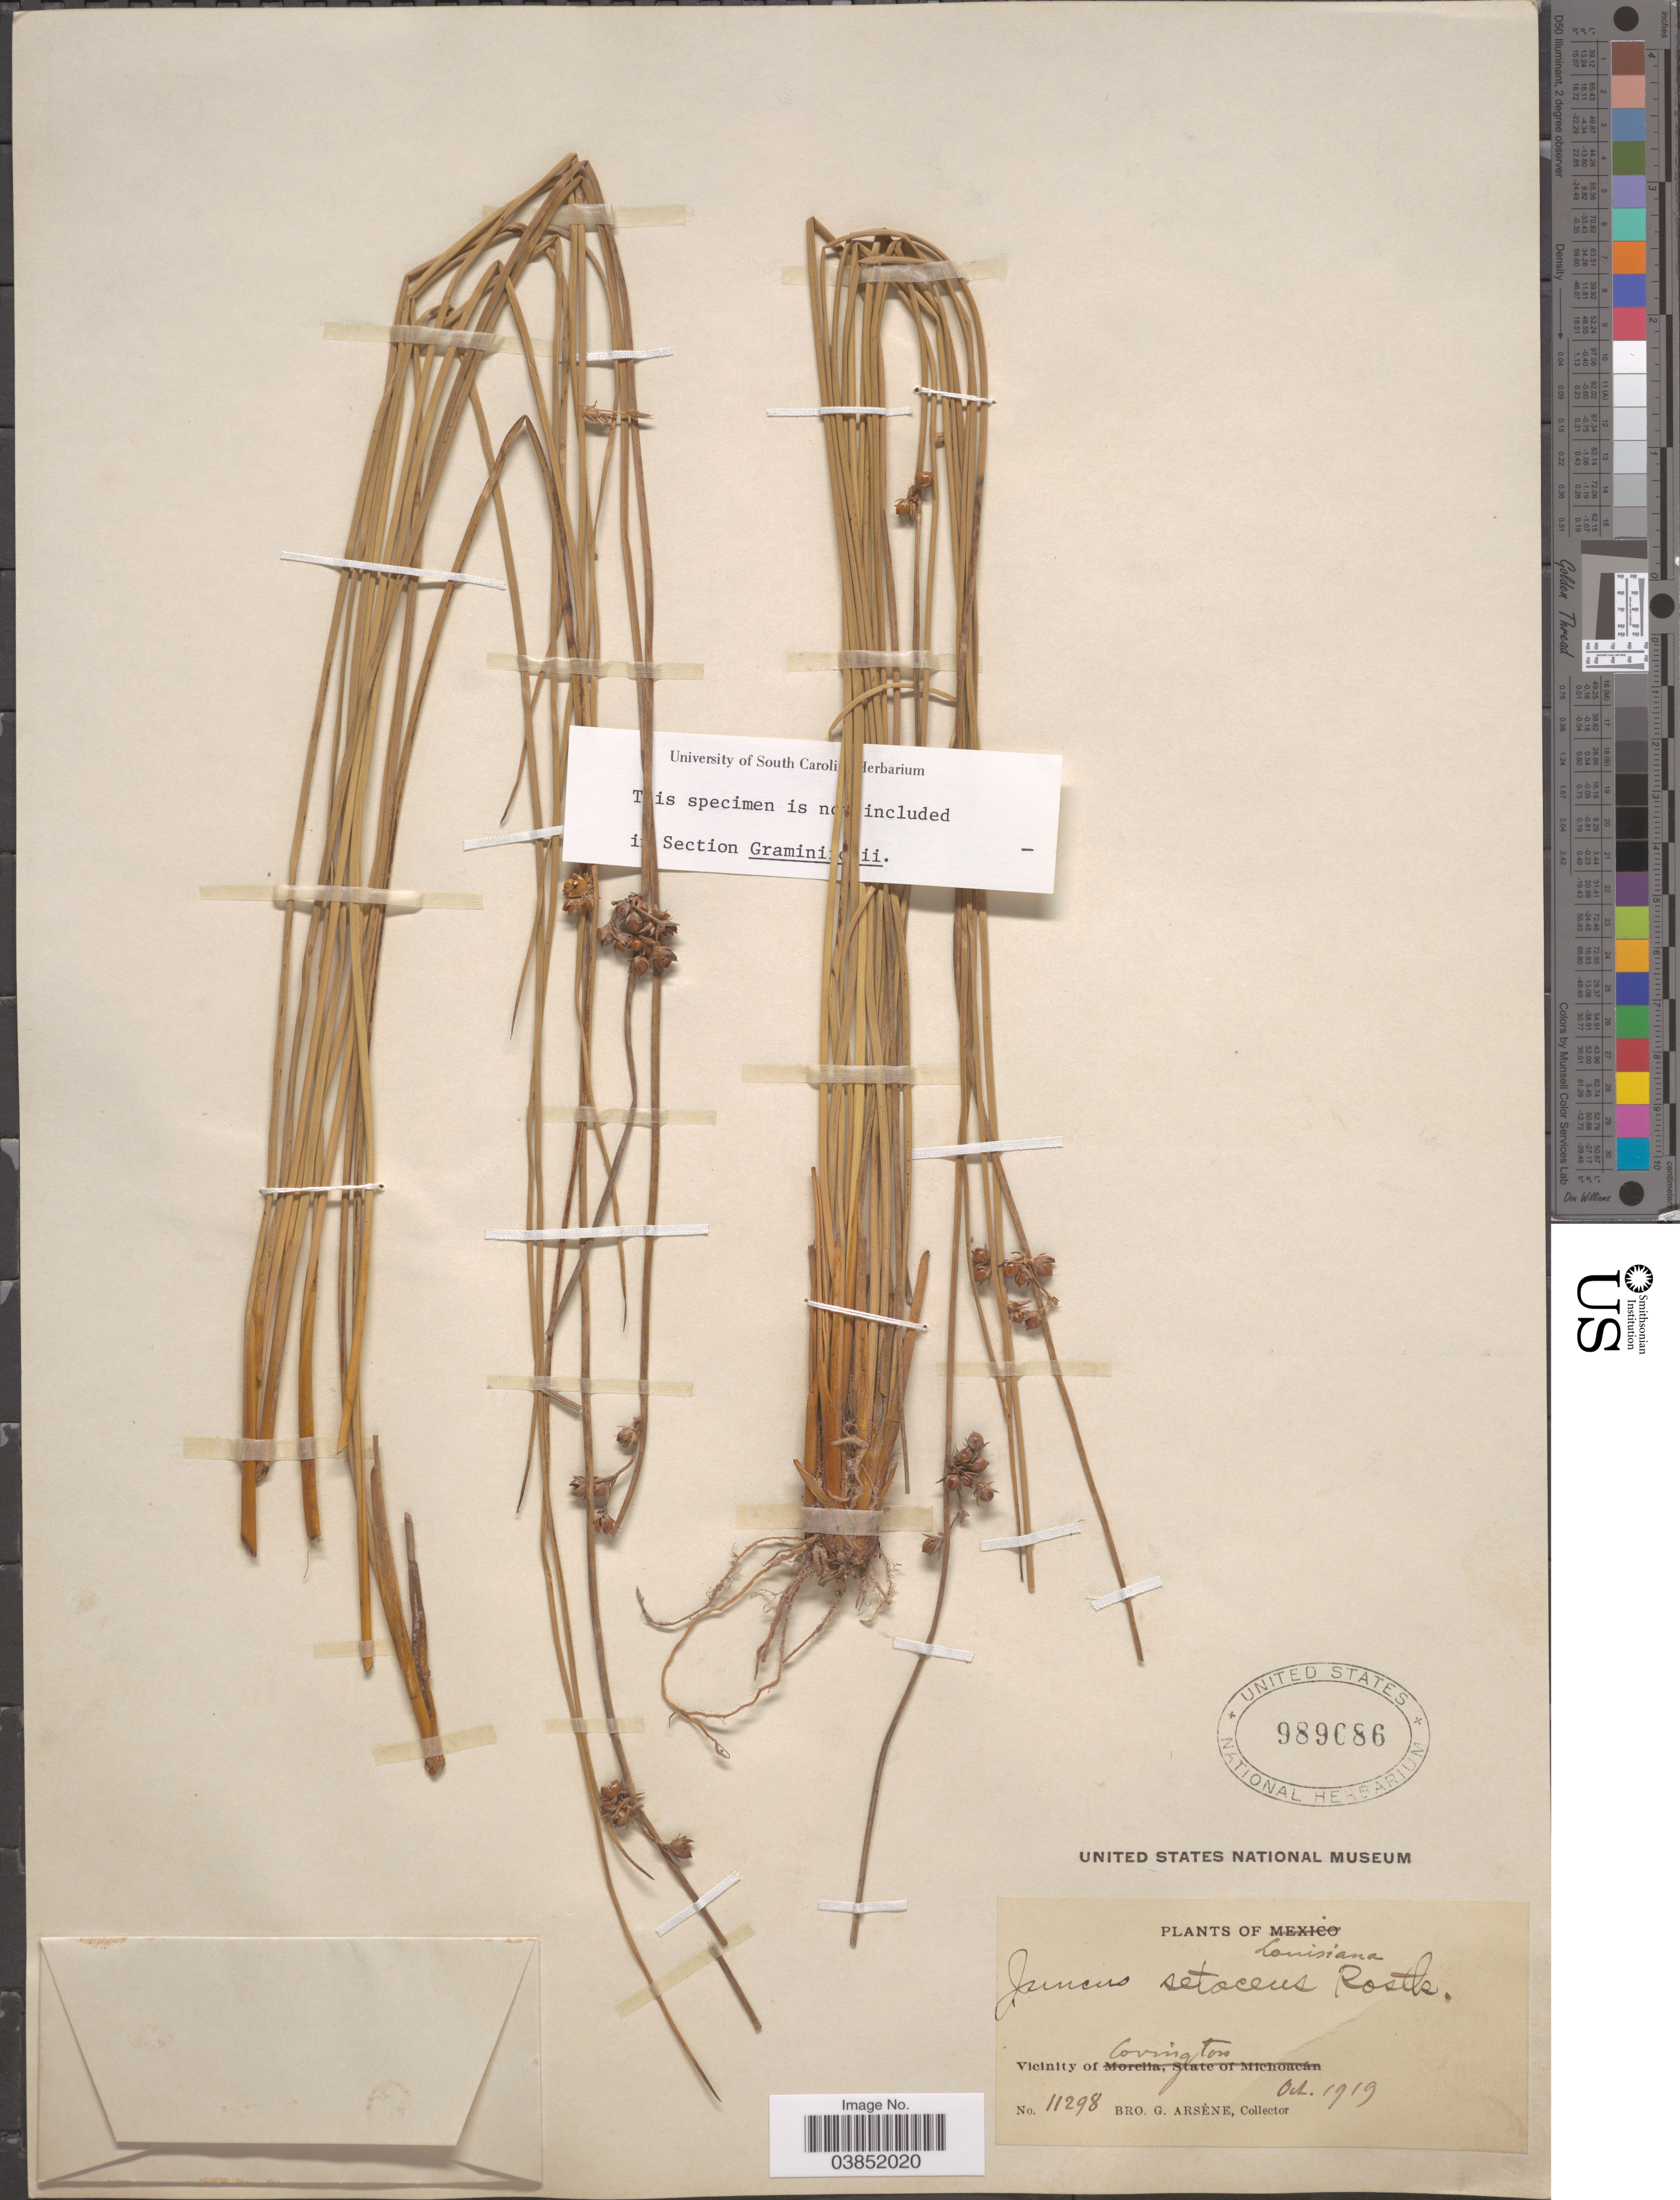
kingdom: Plantae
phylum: Tracheophyta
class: Liliopsida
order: Poales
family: Juncaceae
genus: Juncus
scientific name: Juncus coriaceus Mack.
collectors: Bro. G. Arsène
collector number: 11298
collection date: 1919-10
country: United States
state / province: Louisiana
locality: Vicinity of Covington.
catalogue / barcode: US 989686